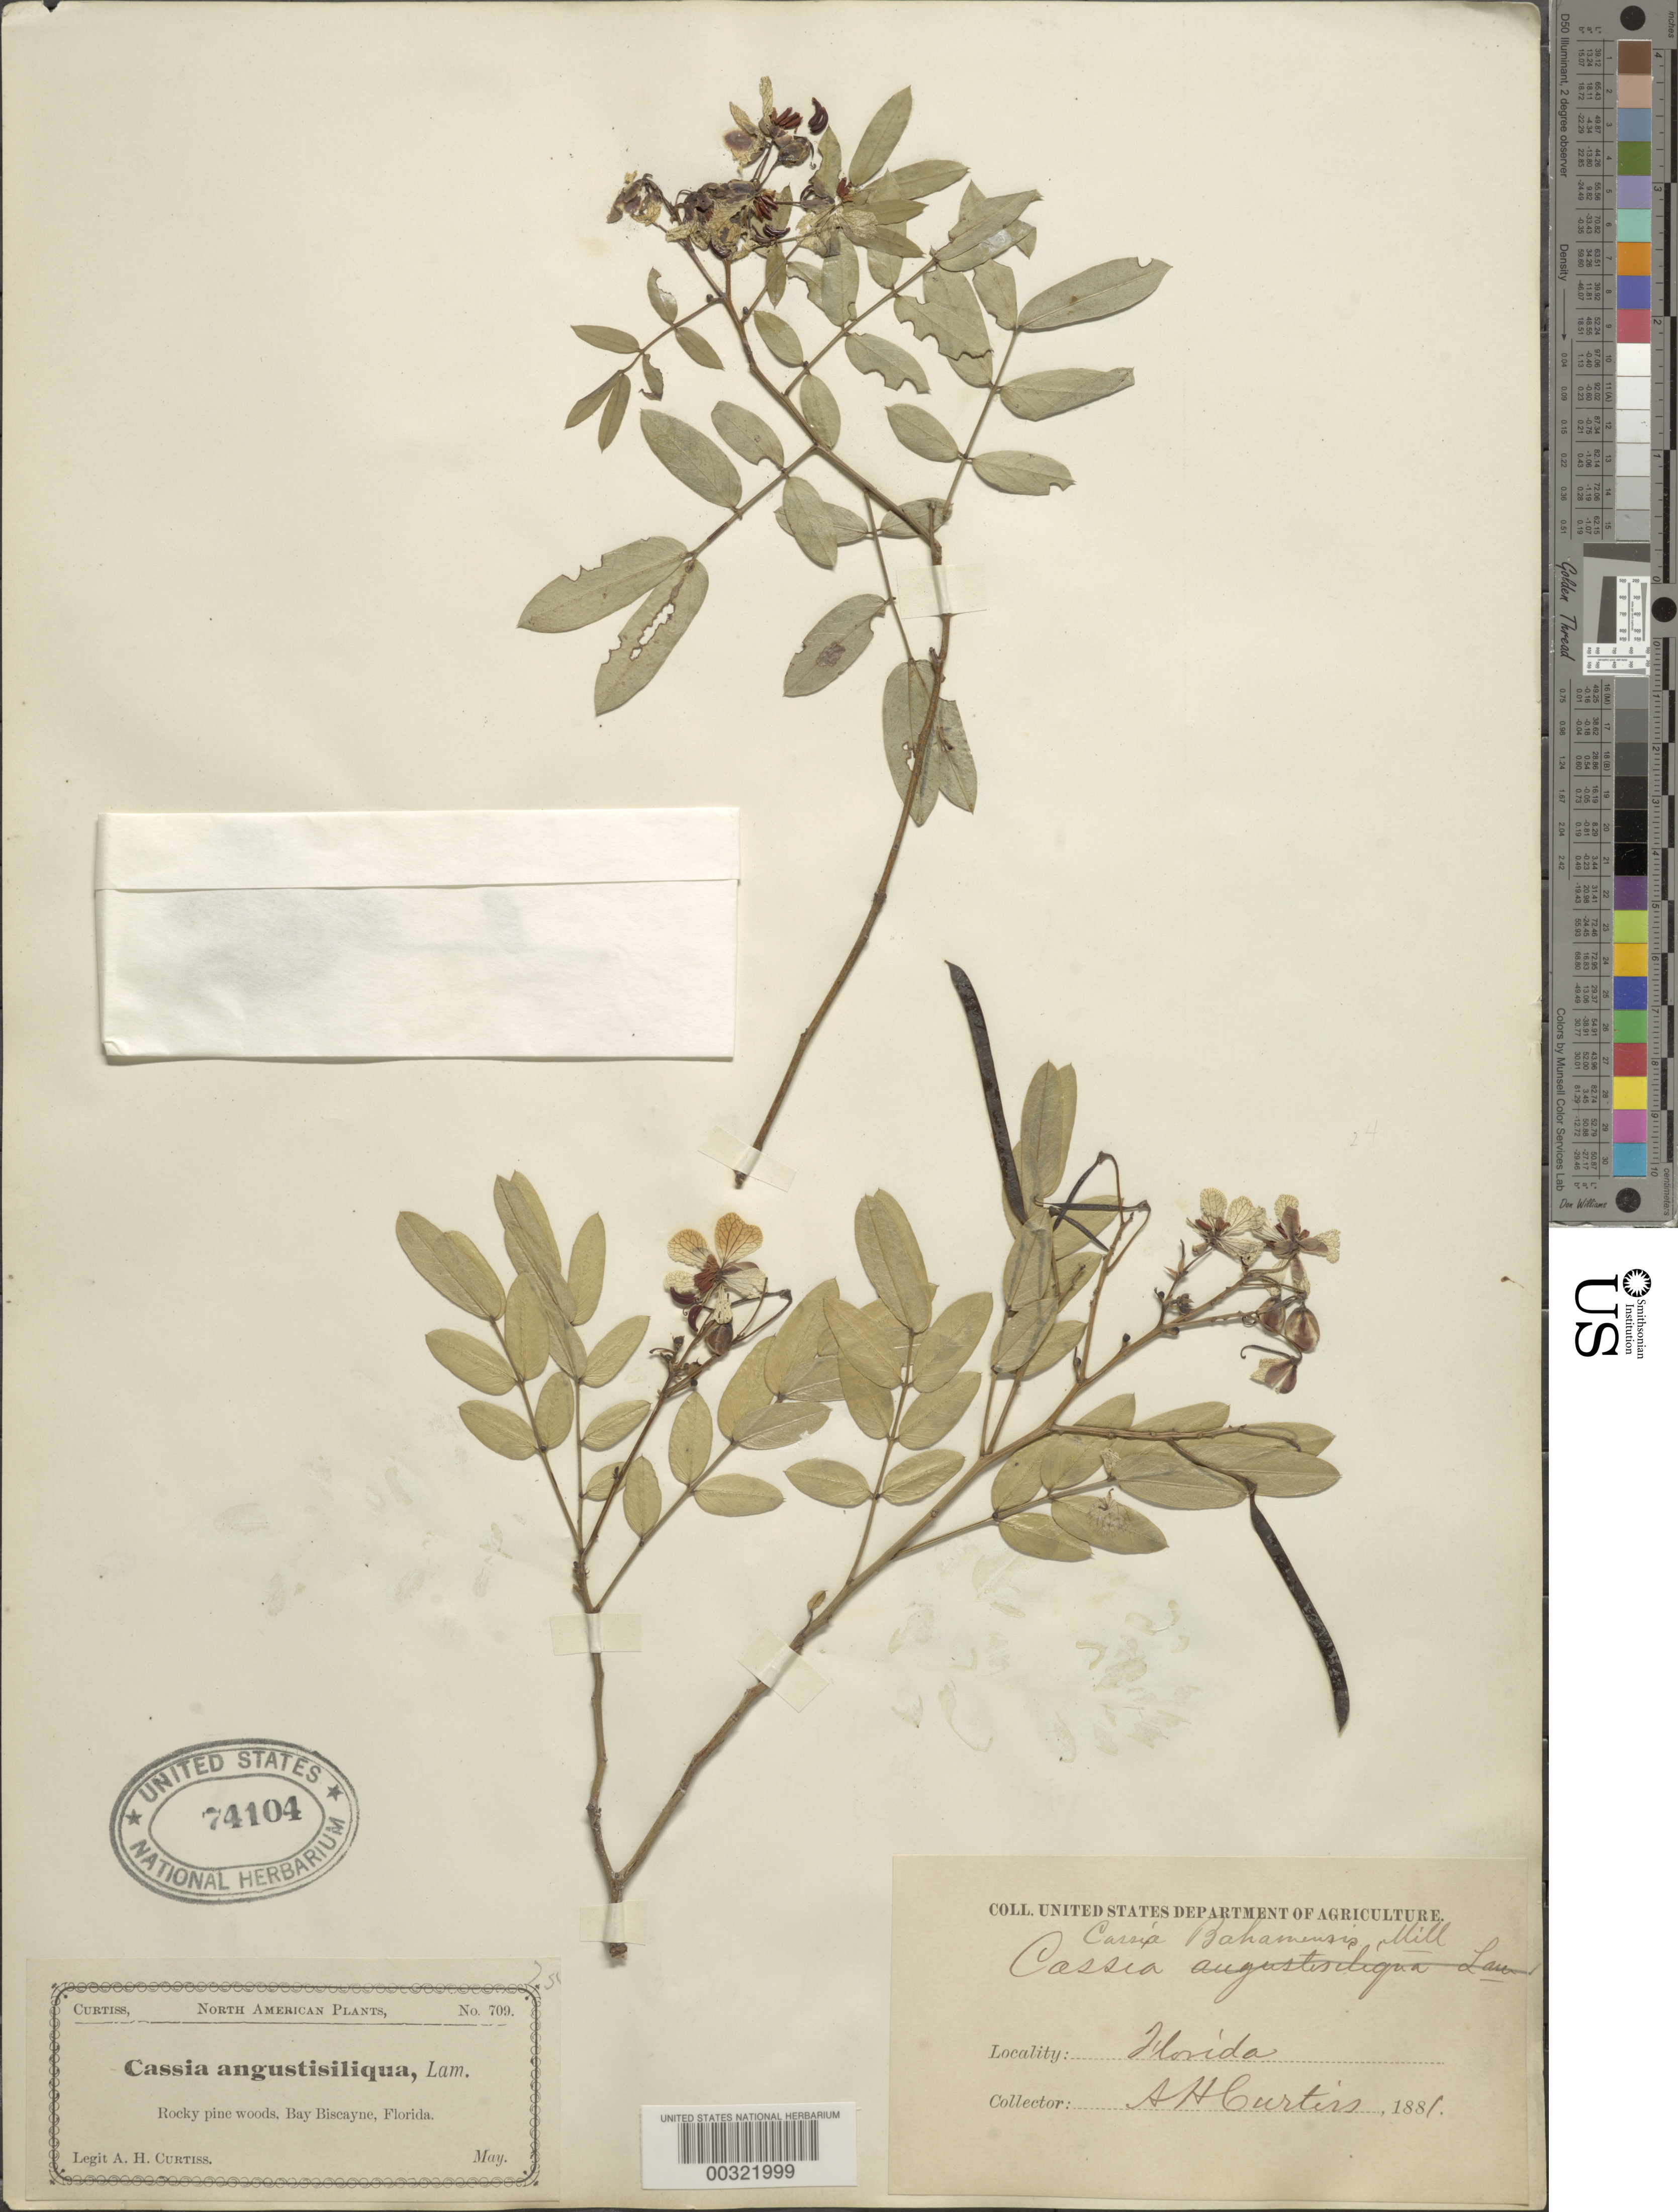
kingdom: Plantae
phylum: Tracheophyta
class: Magnoliopsida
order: Fabales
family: Fabaceae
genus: Senna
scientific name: Senna ligustrina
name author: (L.) H.S. Irwin & Barneby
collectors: A. H. Curtiss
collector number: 709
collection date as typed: Feb 1882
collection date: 1882-02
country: United States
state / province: Florida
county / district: Dade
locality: Bay biscane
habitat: Rocky pine woods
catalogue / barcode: US 74104